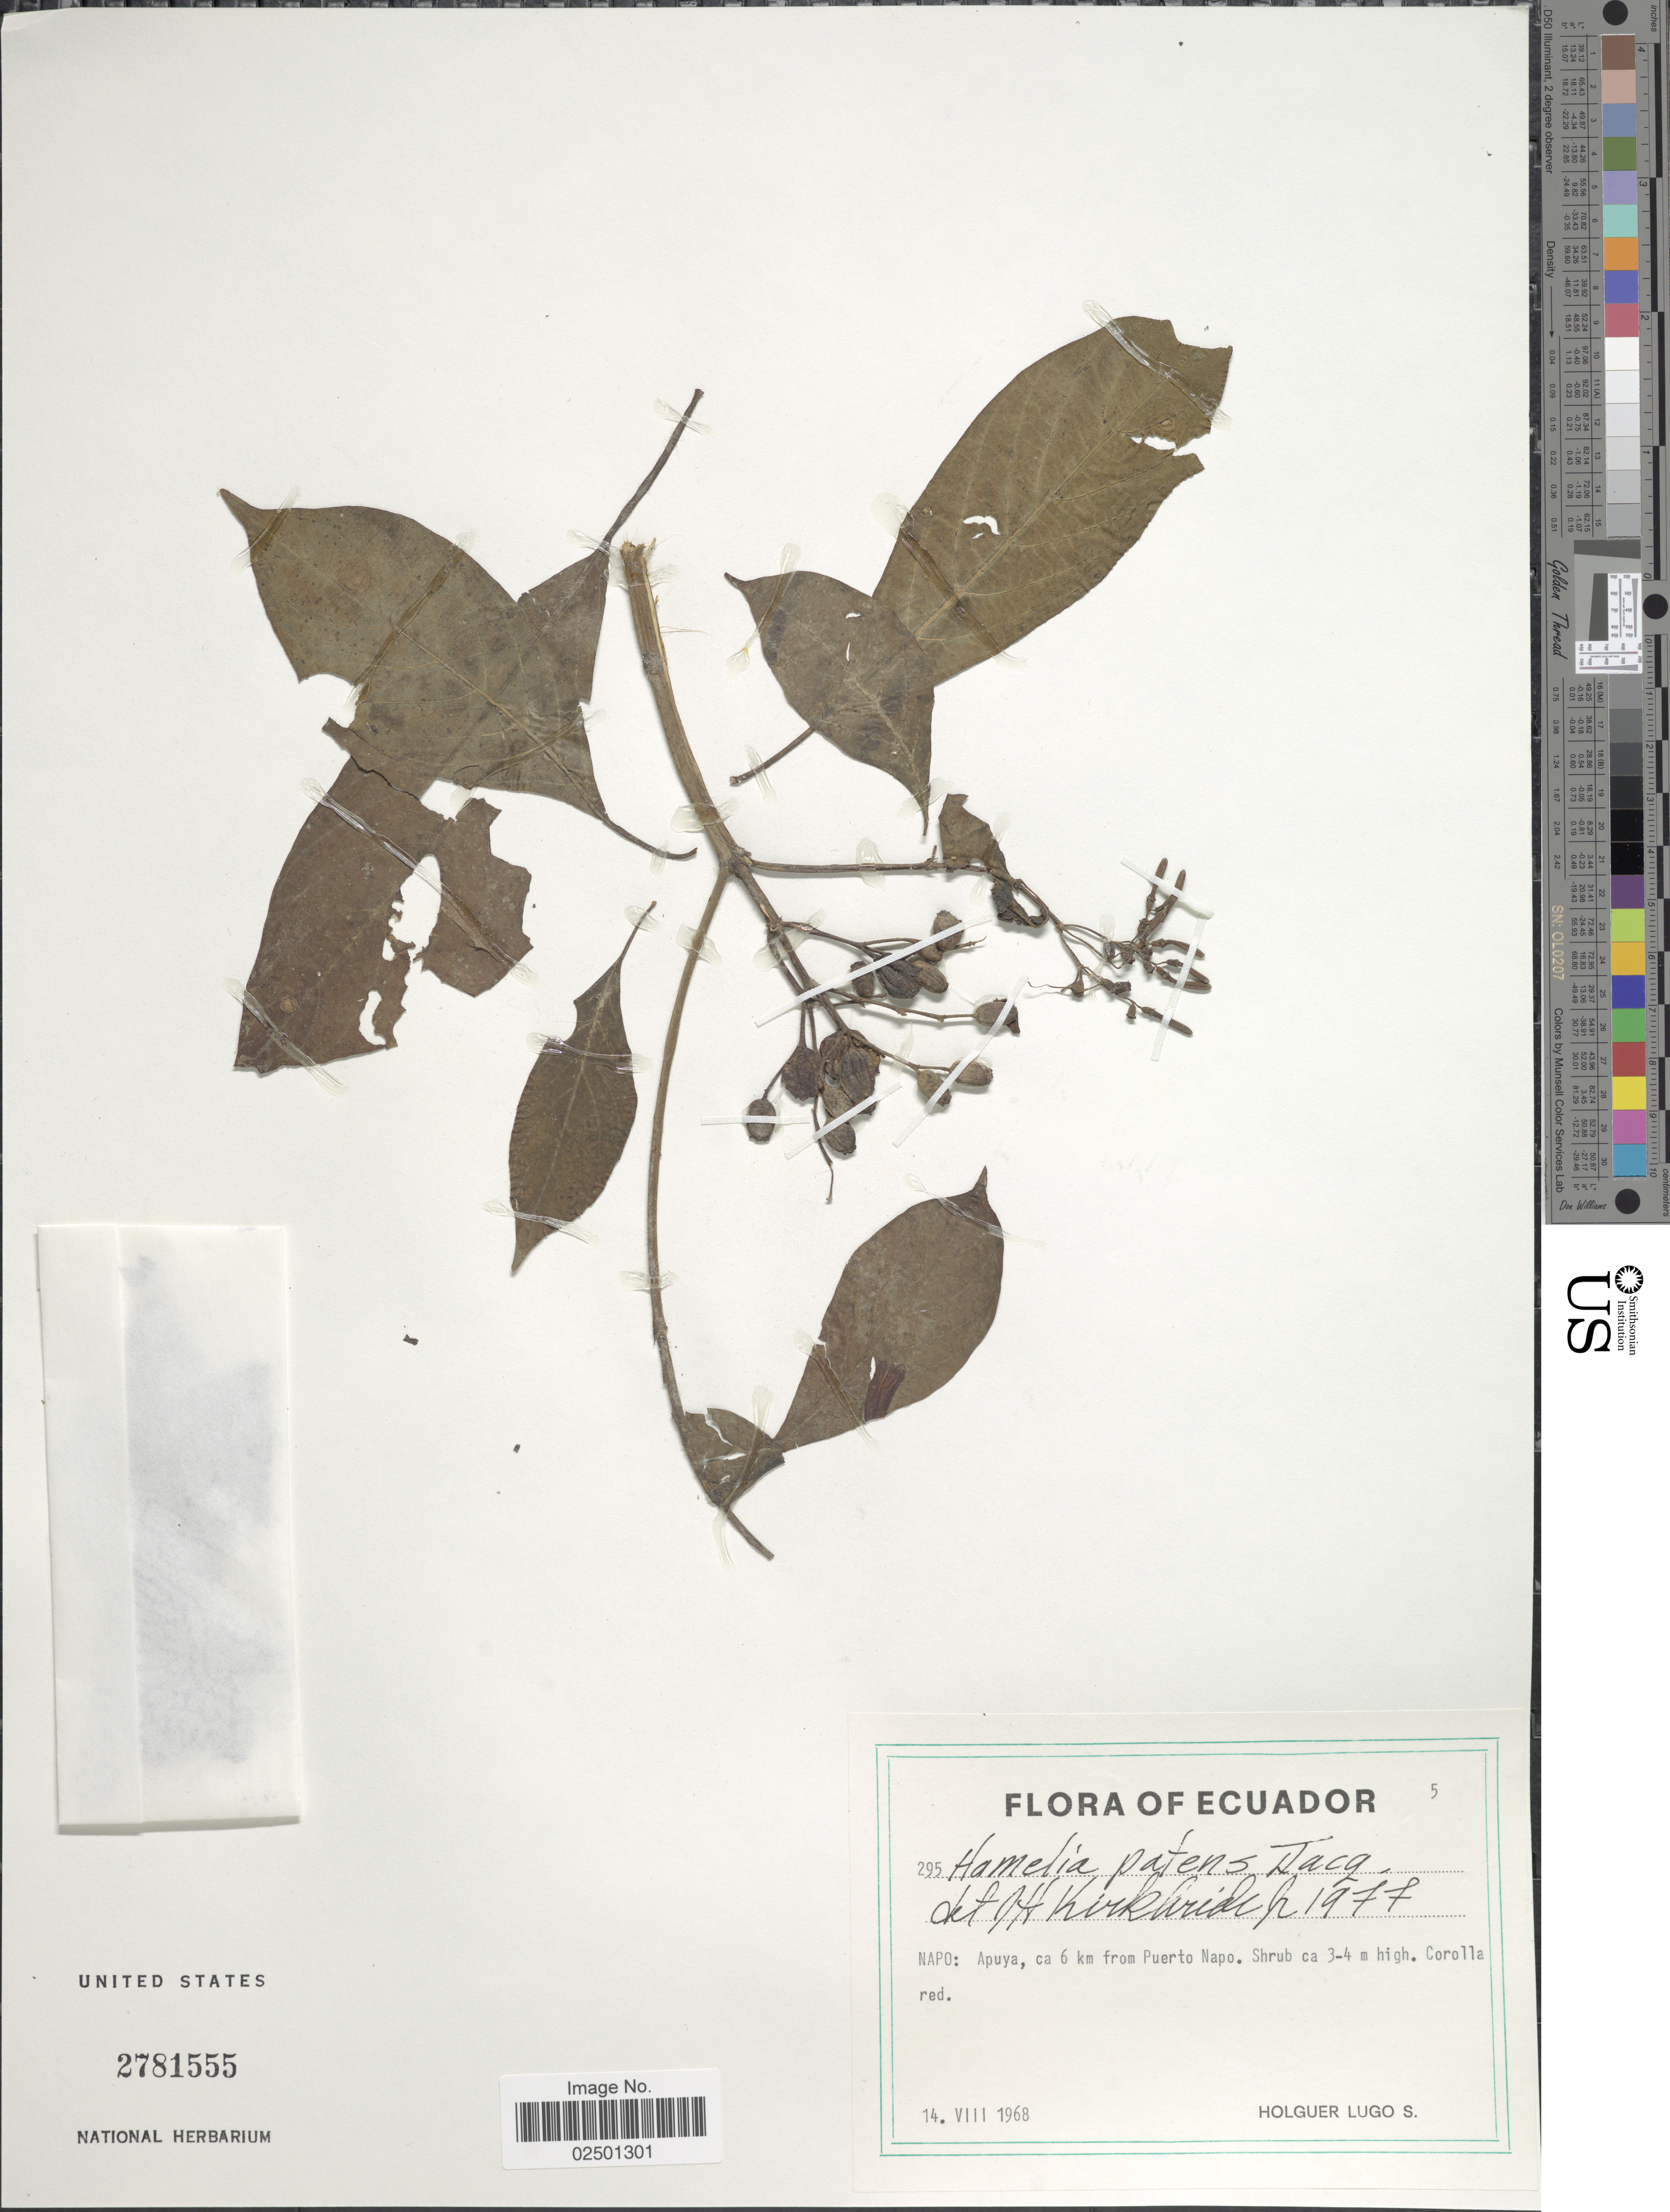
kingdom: Plantae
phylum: Tracheophyta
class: Magnoliopsida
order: Gentianales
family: Rubiaceae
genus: Hamelia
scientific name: Hamelia patens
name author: Jacq.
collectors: H. Lugo S.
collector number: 295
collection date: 1968-08-14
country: Ecuador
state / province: Napo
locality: Apuya, ca 6 km from Puerto Napo.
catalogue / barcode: US 2781555